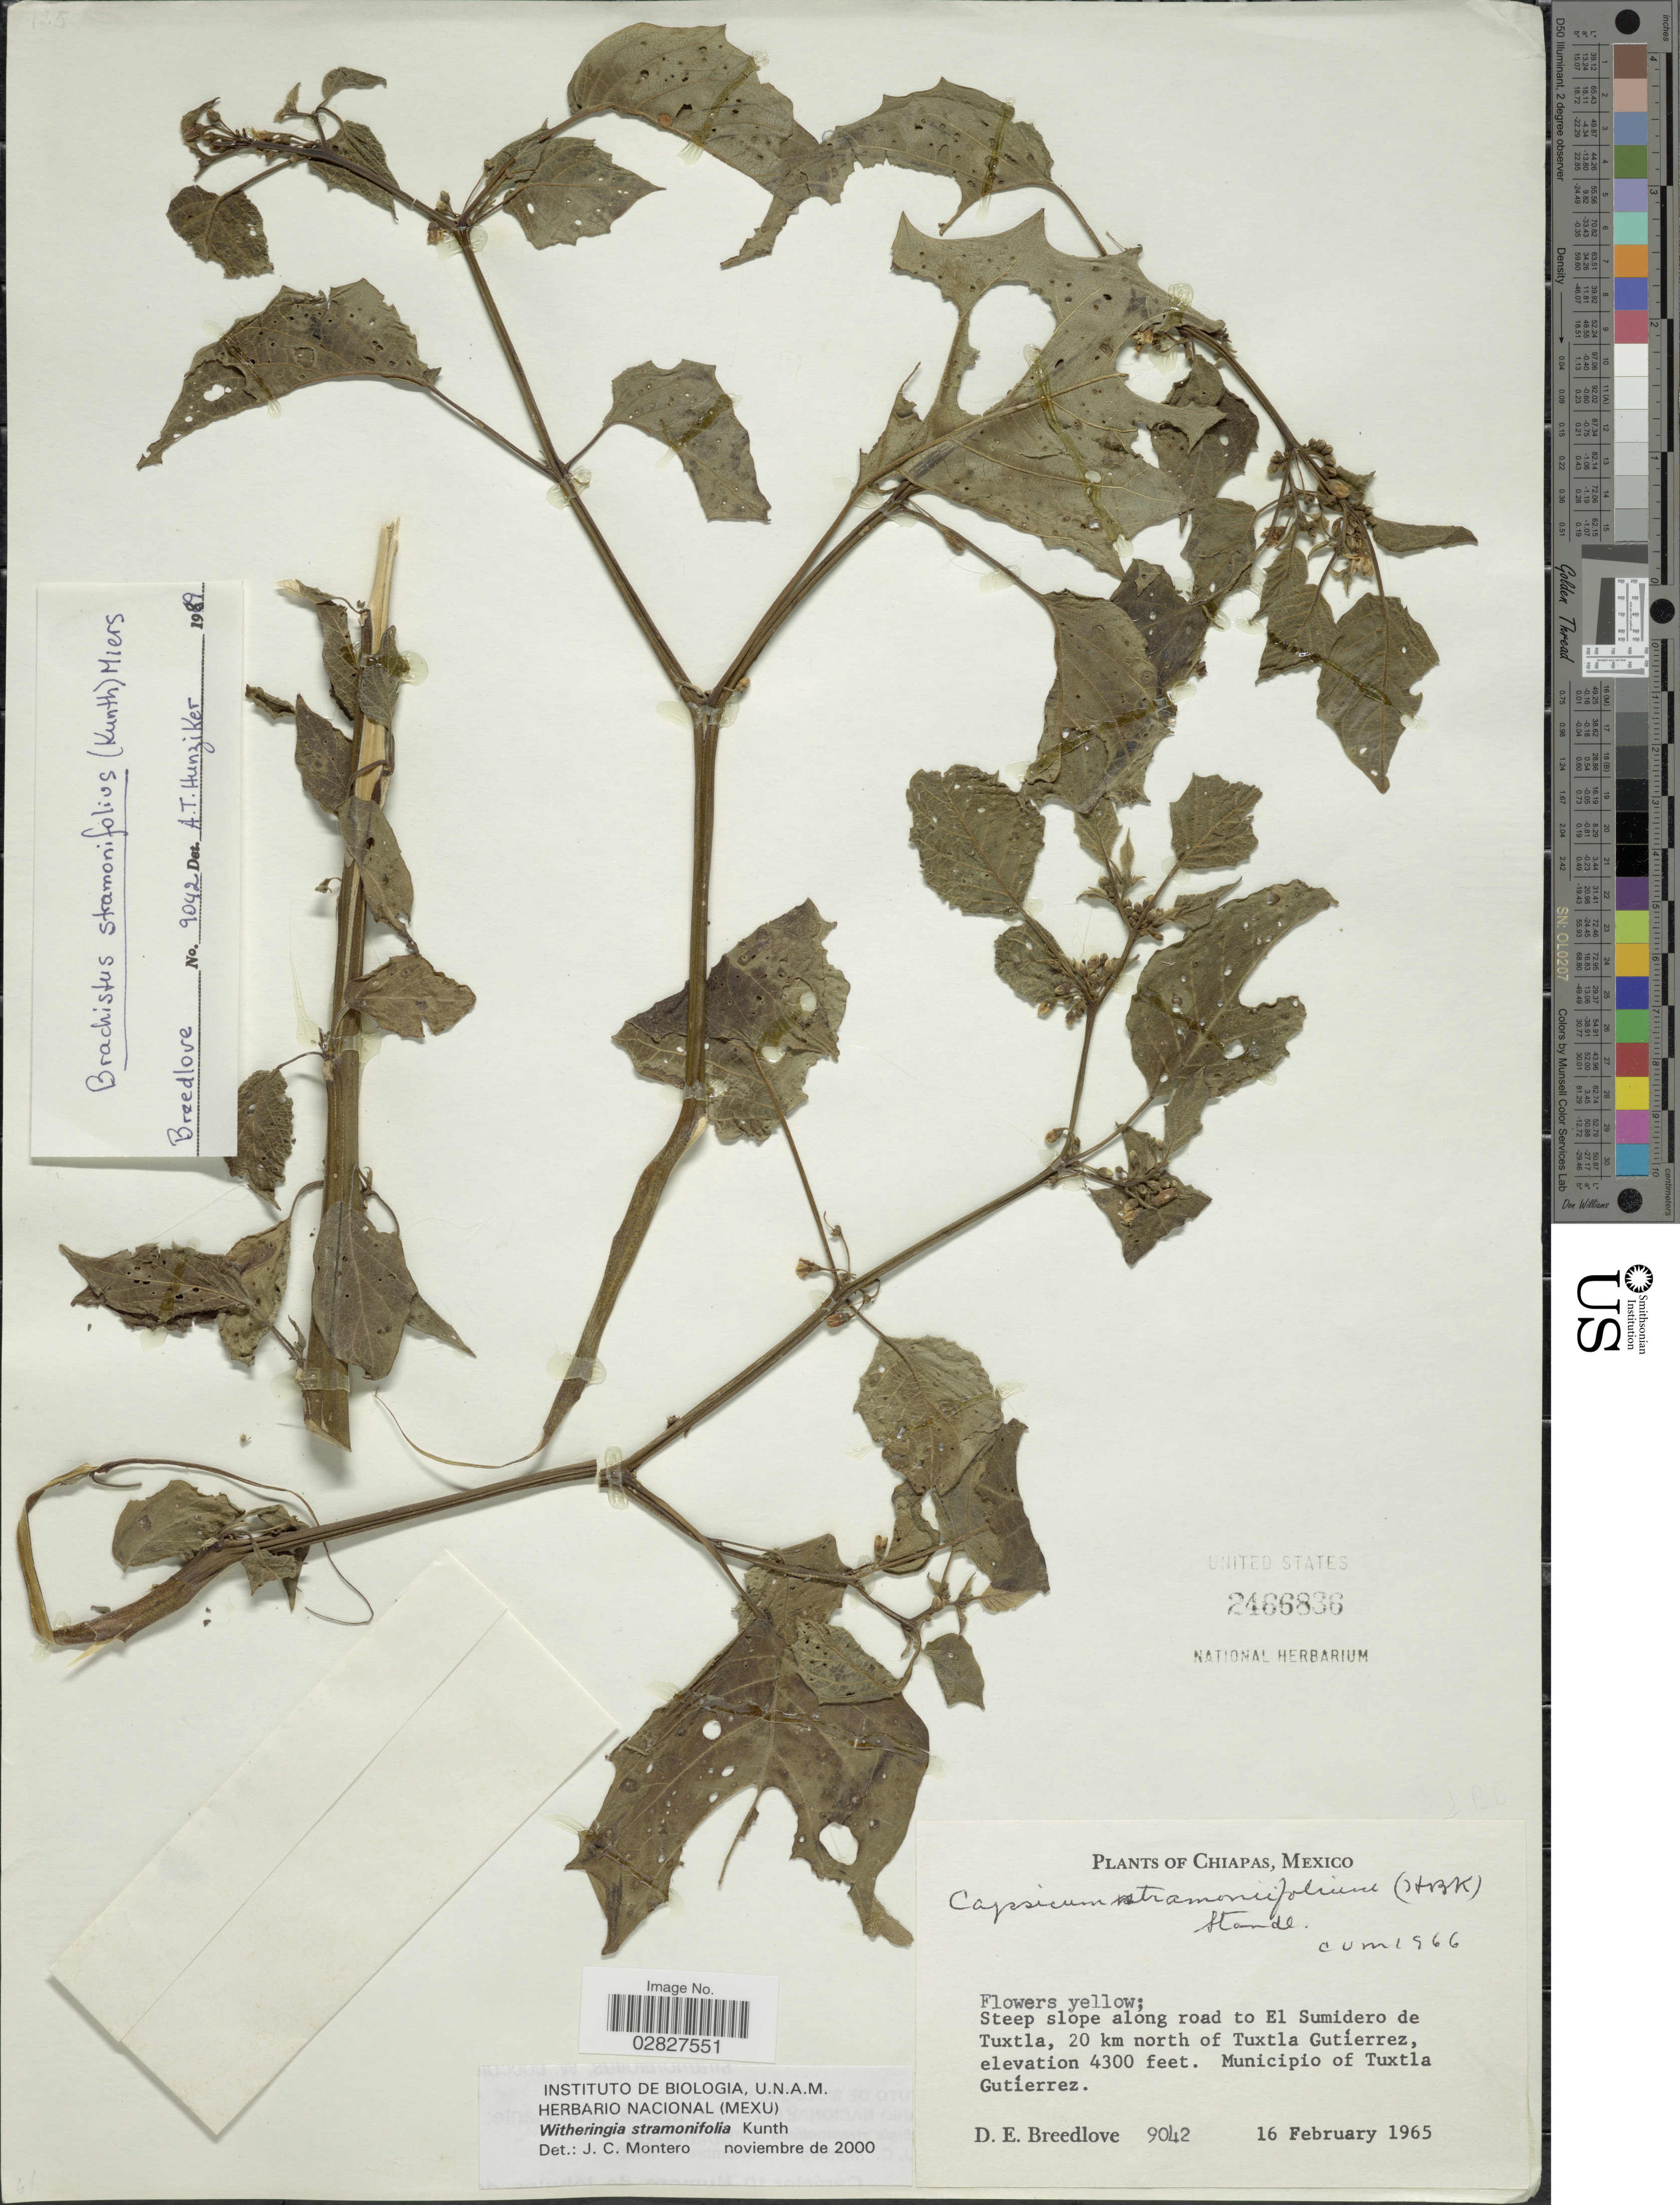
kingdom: Plantae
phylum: Tracheophyta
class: Magnoliopsida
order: Solanales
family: Solanaceae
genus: Witheringia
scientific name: Witheringia stramonifolia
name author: Kunth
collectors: D. E. Breedlove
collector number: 9042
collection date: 1965-02-16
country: Mexico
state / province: Chiapas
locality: Steep slope along road to El Sumidero de Tuxtla, 20 km north of Tuxtla Gutíerrez. Municipio of Tuxtla Gutíerrez.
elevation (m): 1311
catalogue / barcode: US 2466836